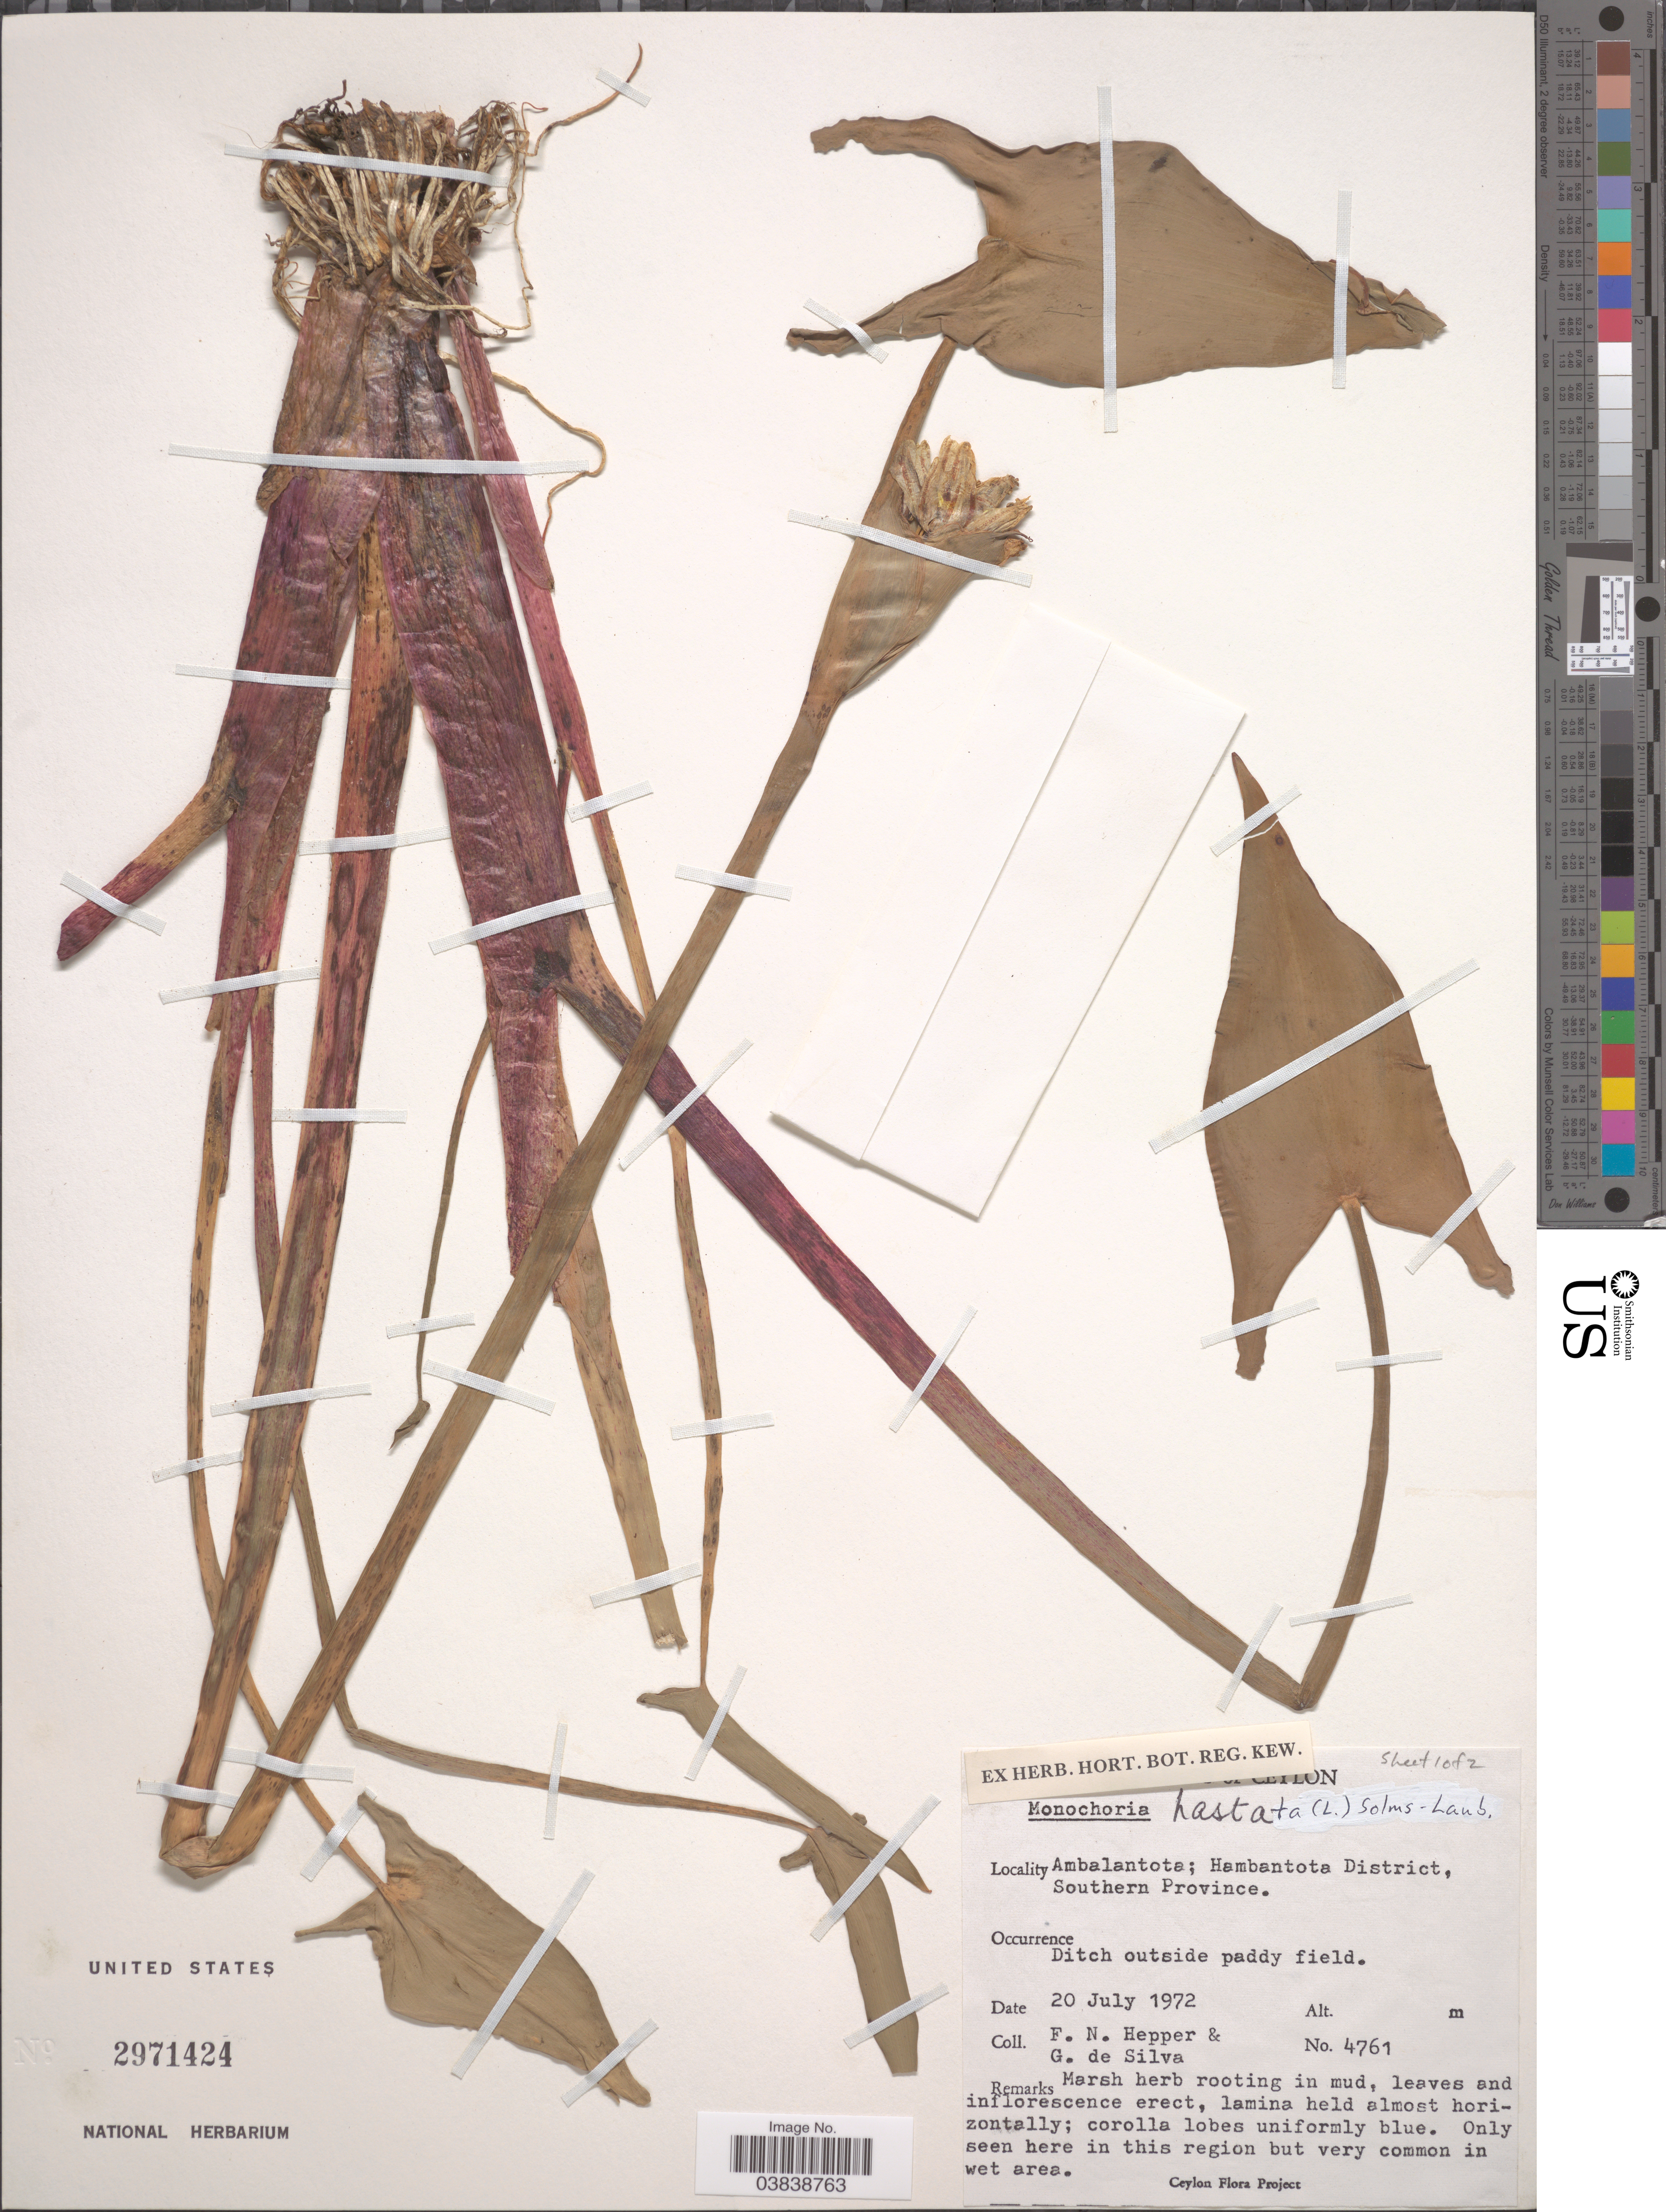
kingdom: Plantae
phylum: Tracheophyta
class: Liliopsida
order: Commelinales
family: Pontederiaceae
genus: Monochoria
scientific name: Monochoria hastifolia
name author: C. Presl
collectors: F. Hepper & G. De Silva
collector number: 4761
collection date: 1972-07-20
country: Sri Lanka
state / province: Southern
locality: Ceylon. Ambalantota; Hambantota District, Southern Province.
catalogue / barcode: US 2971424